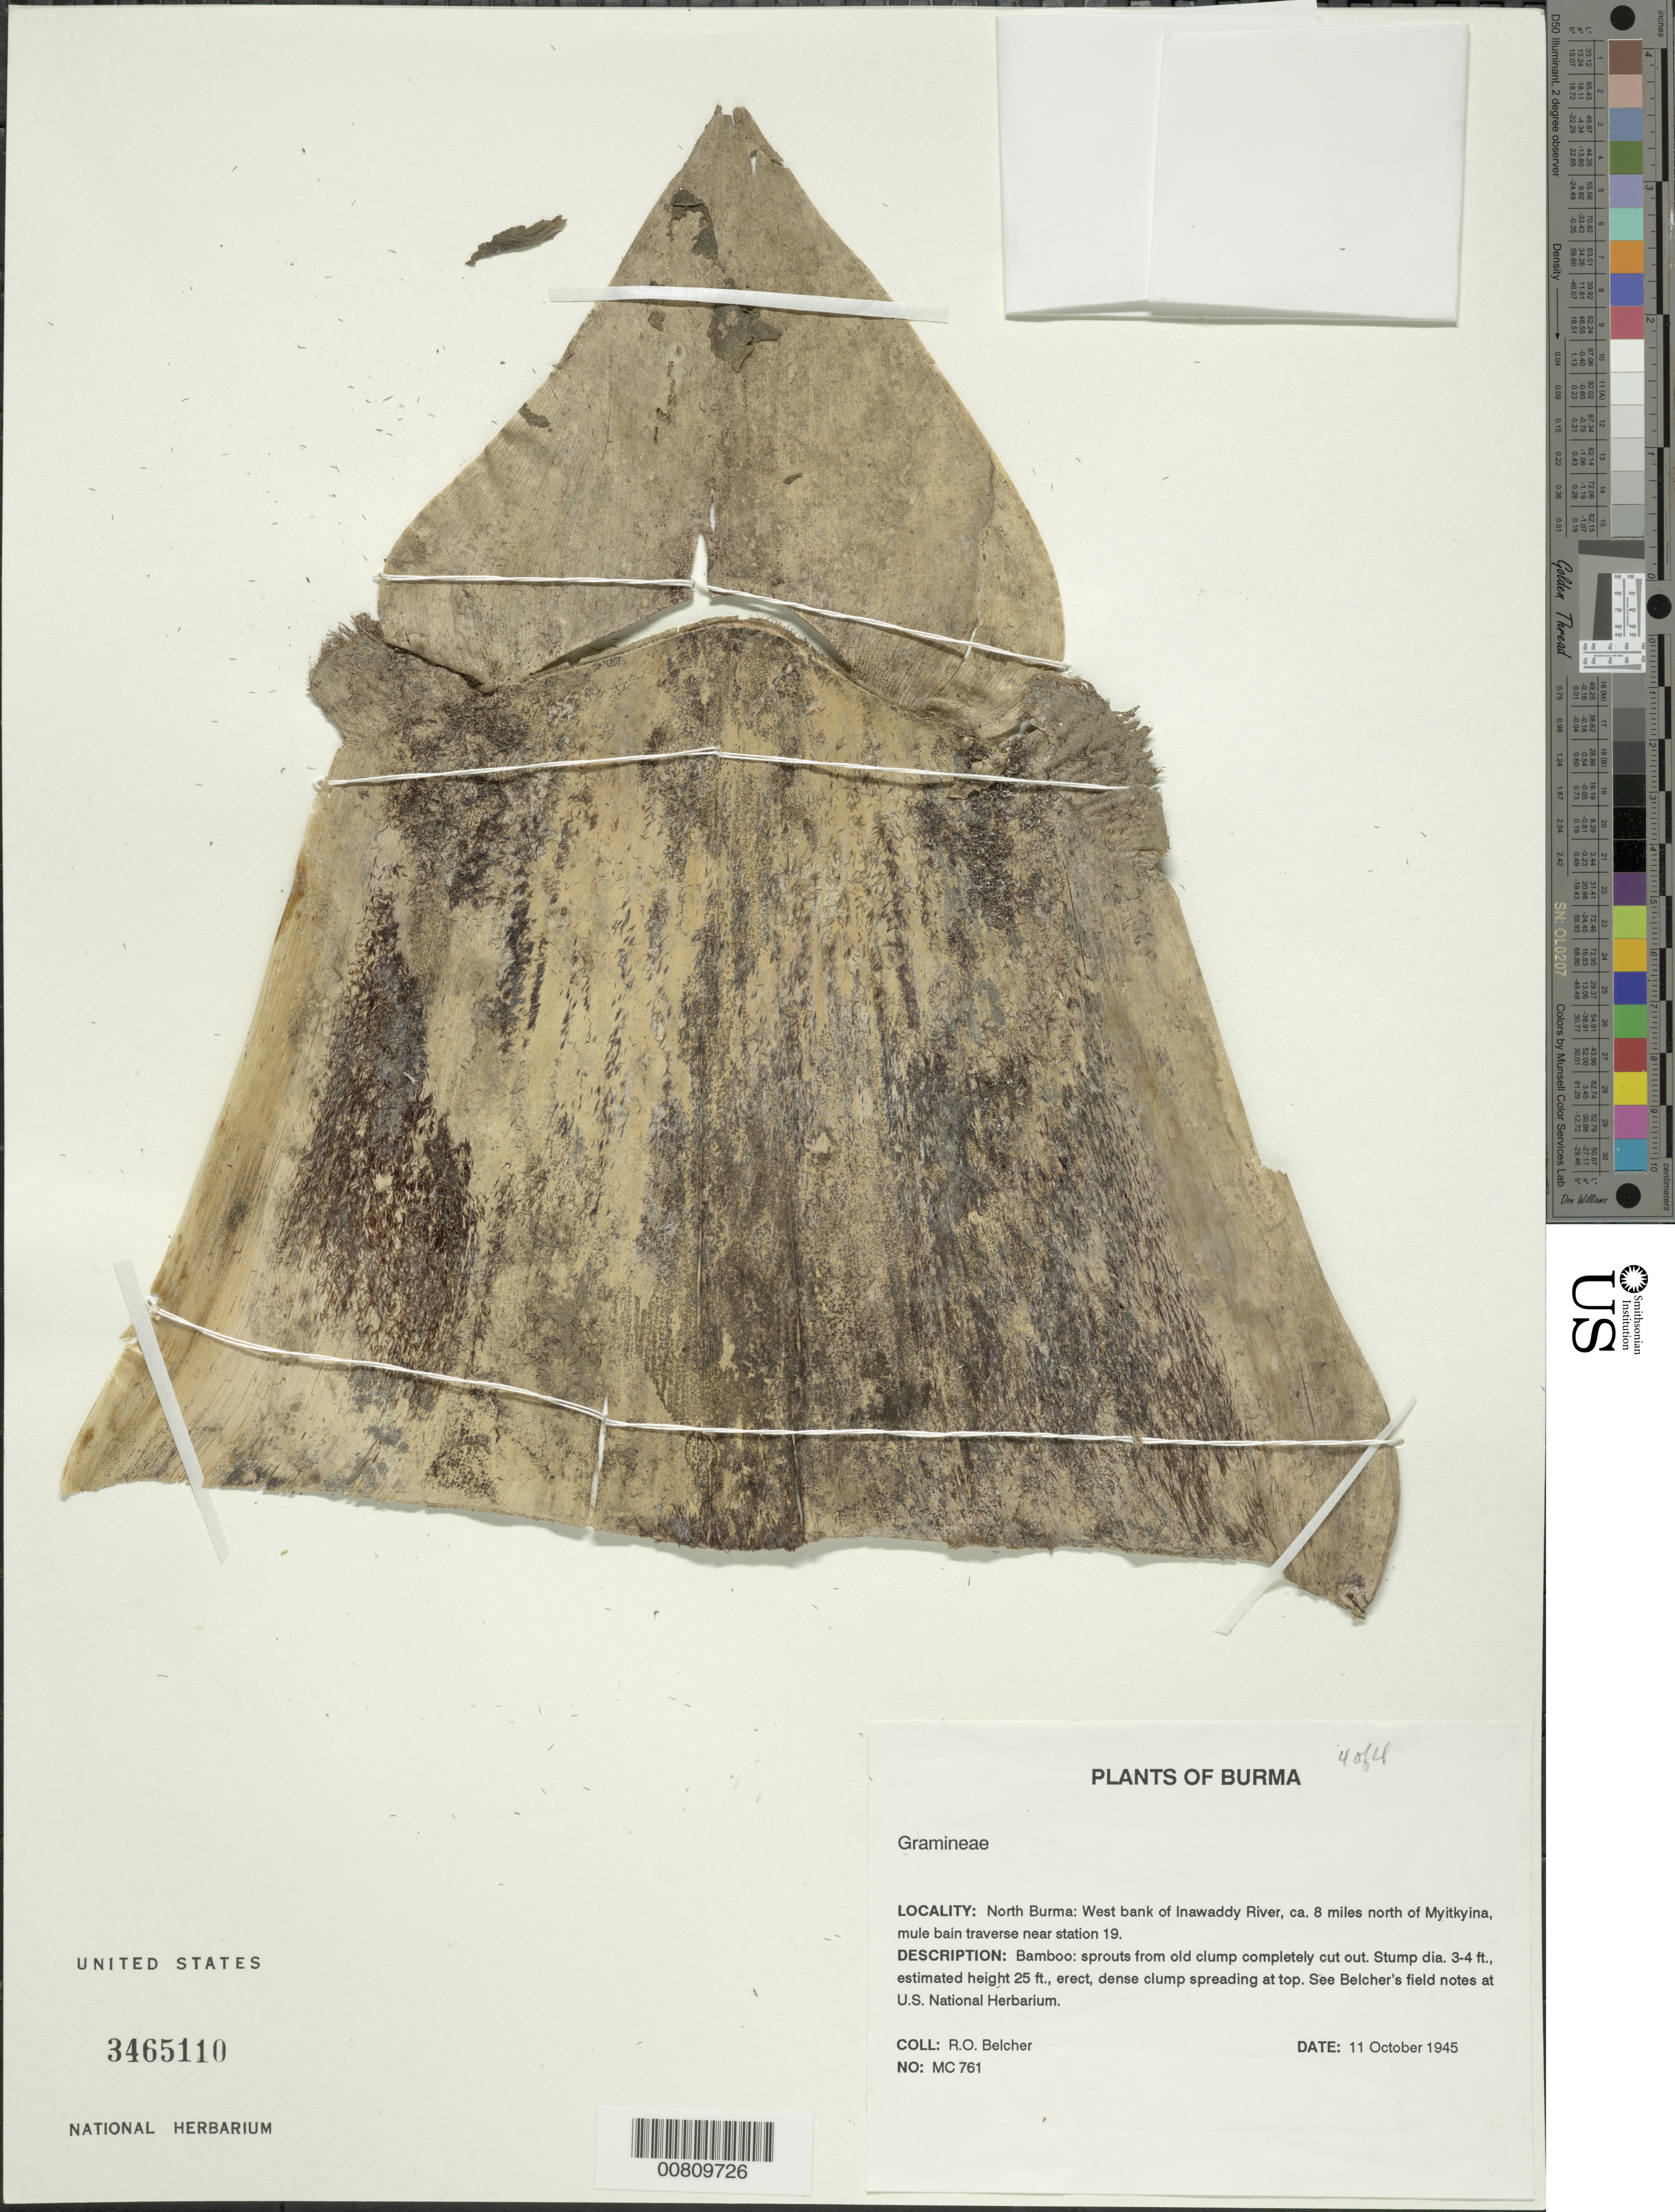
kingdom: Plantae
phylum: Tracheophyta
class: Liliopsida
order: Poales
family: Poaceae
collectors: R. Belcher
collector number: MC 761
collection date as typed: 11 Oct 1945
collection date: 1945-10-11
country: Myanmar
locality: North Burma, W bank of Inawaddy River, N of Myitkyina Mule bain traverse near Station 19.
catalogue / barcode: US 3465110